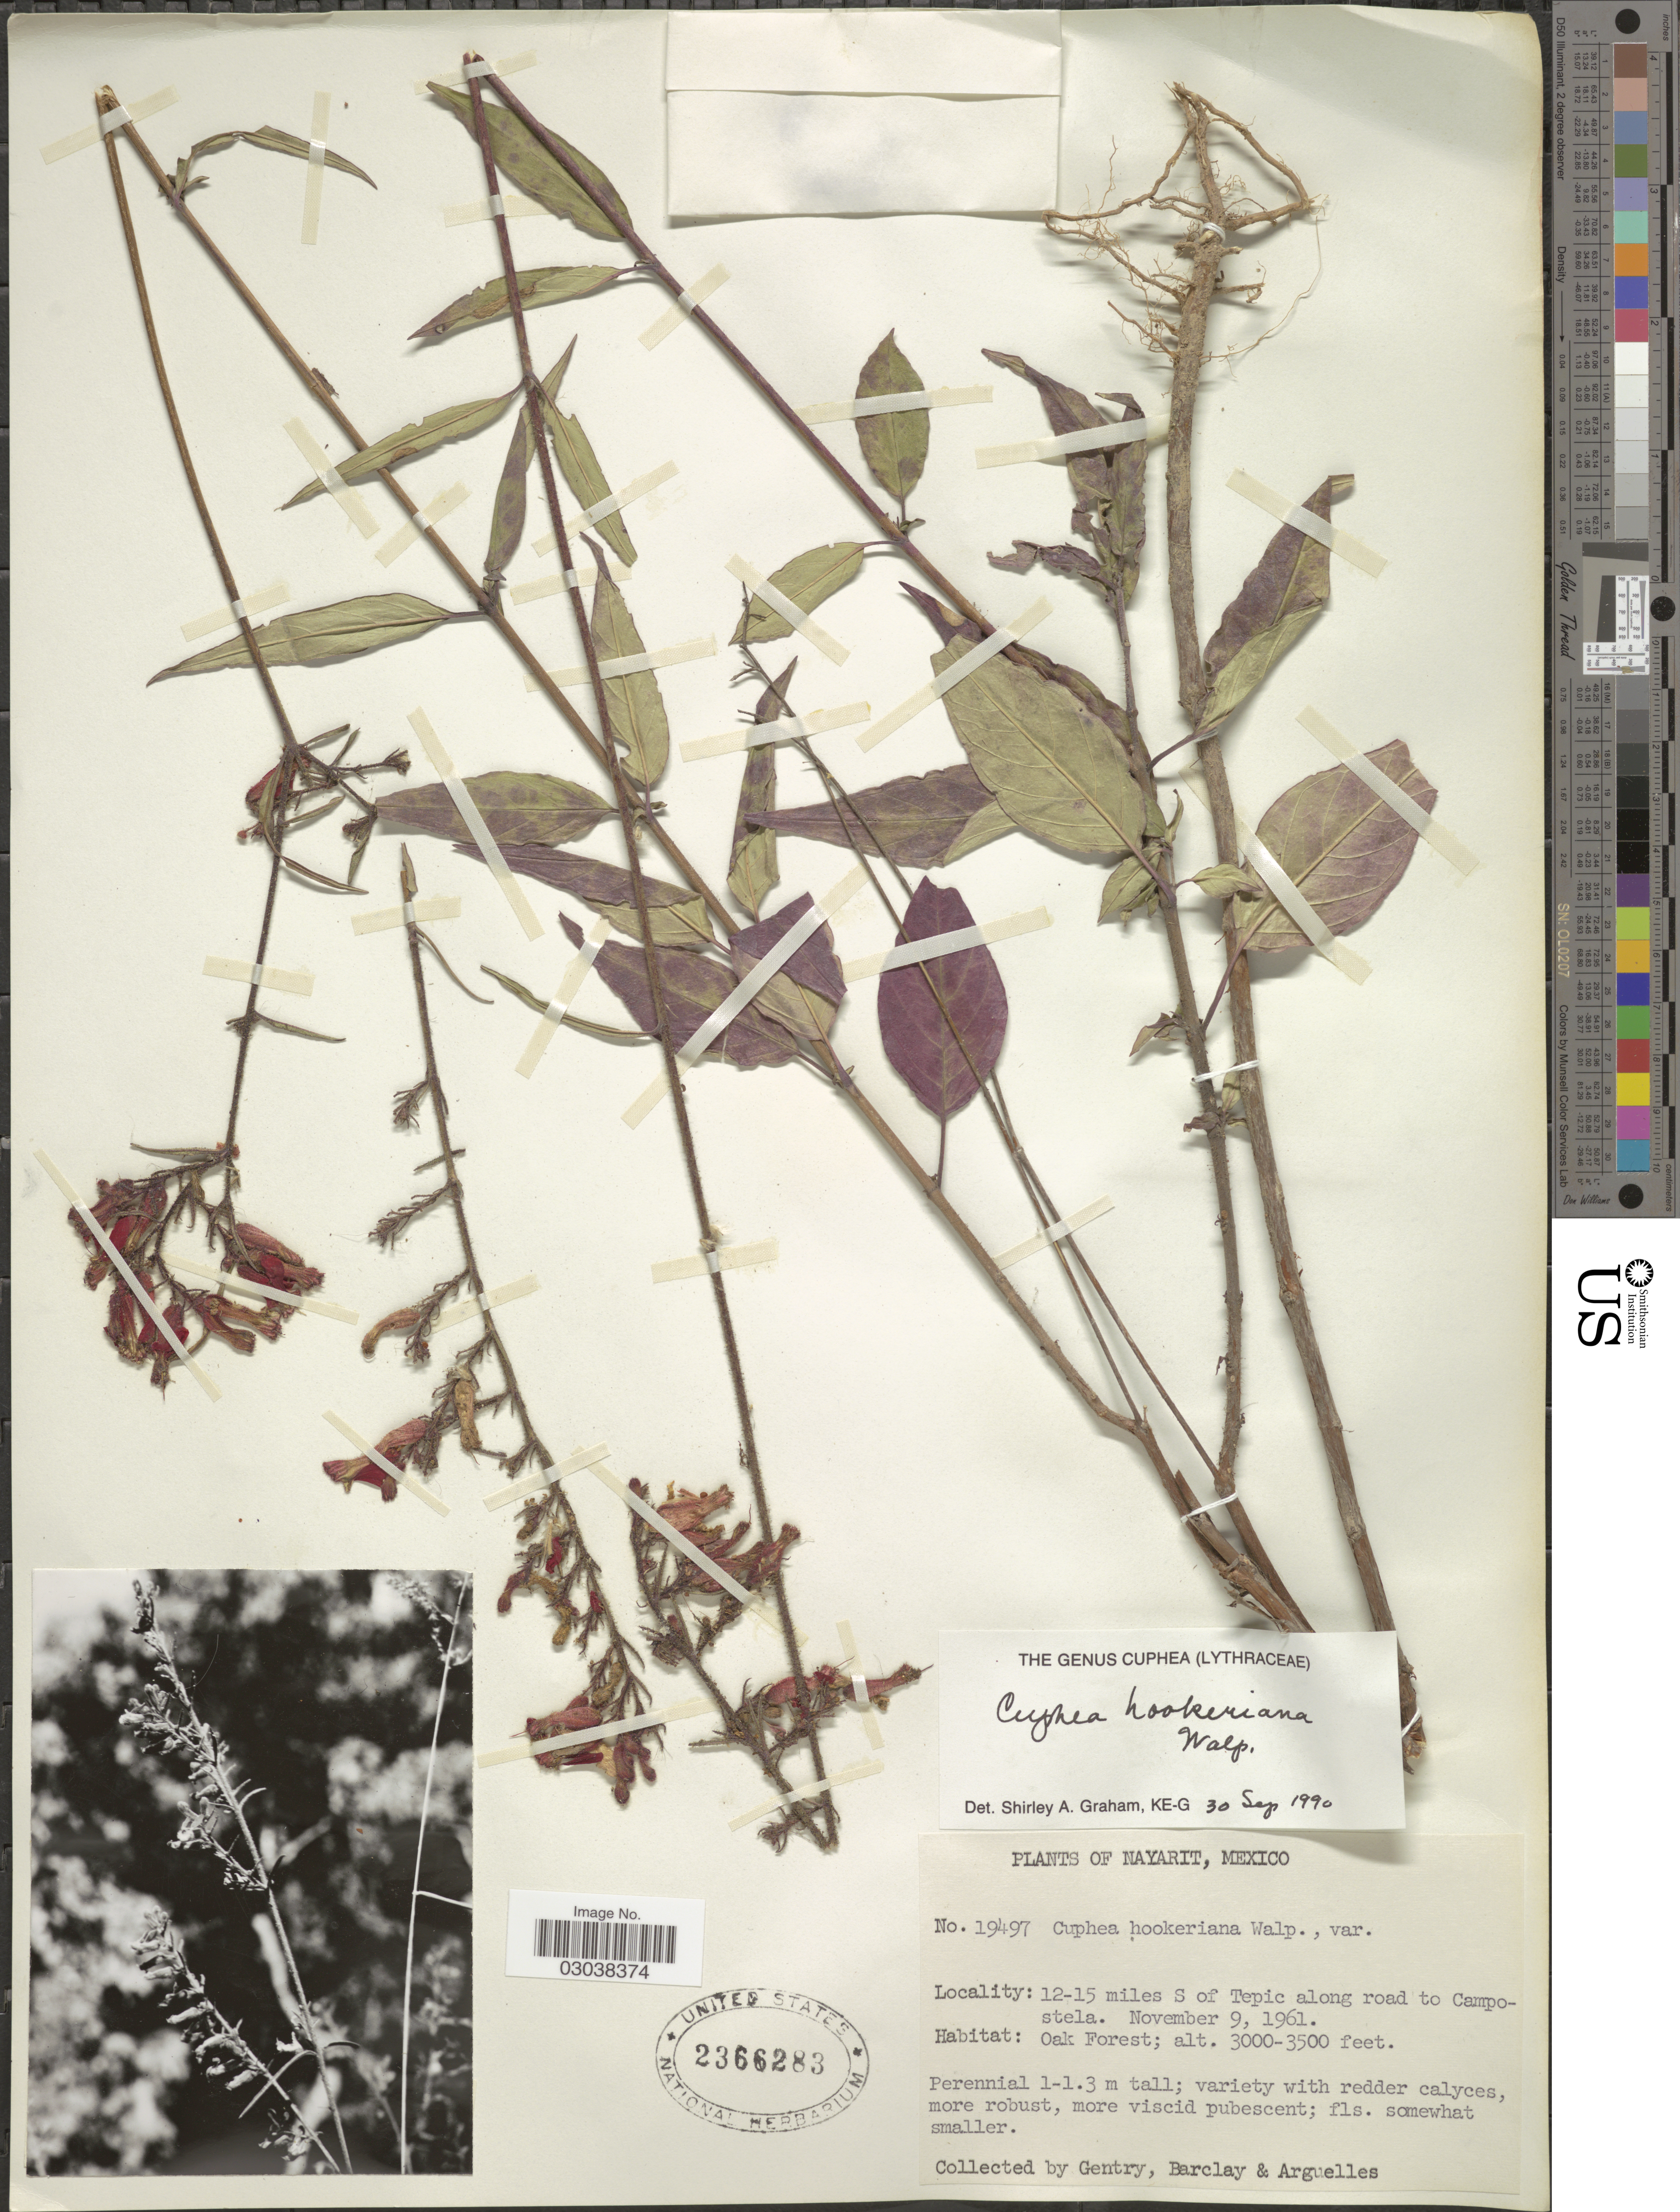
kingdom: Plantae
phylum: Tracheophyta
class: Magnoliopsida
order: Myrtales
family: Lythraceae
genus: Cuphea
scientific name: Cuphea hookeriana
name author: Walp.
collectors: Gentry, --, -- Barclay & Arguelles, --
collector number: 19497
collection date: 1961-11-09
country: Mexico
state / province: Nayarit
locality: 12-15 miles S of Tepic along road to Campostela.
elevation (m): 914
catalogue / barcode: US 2366283